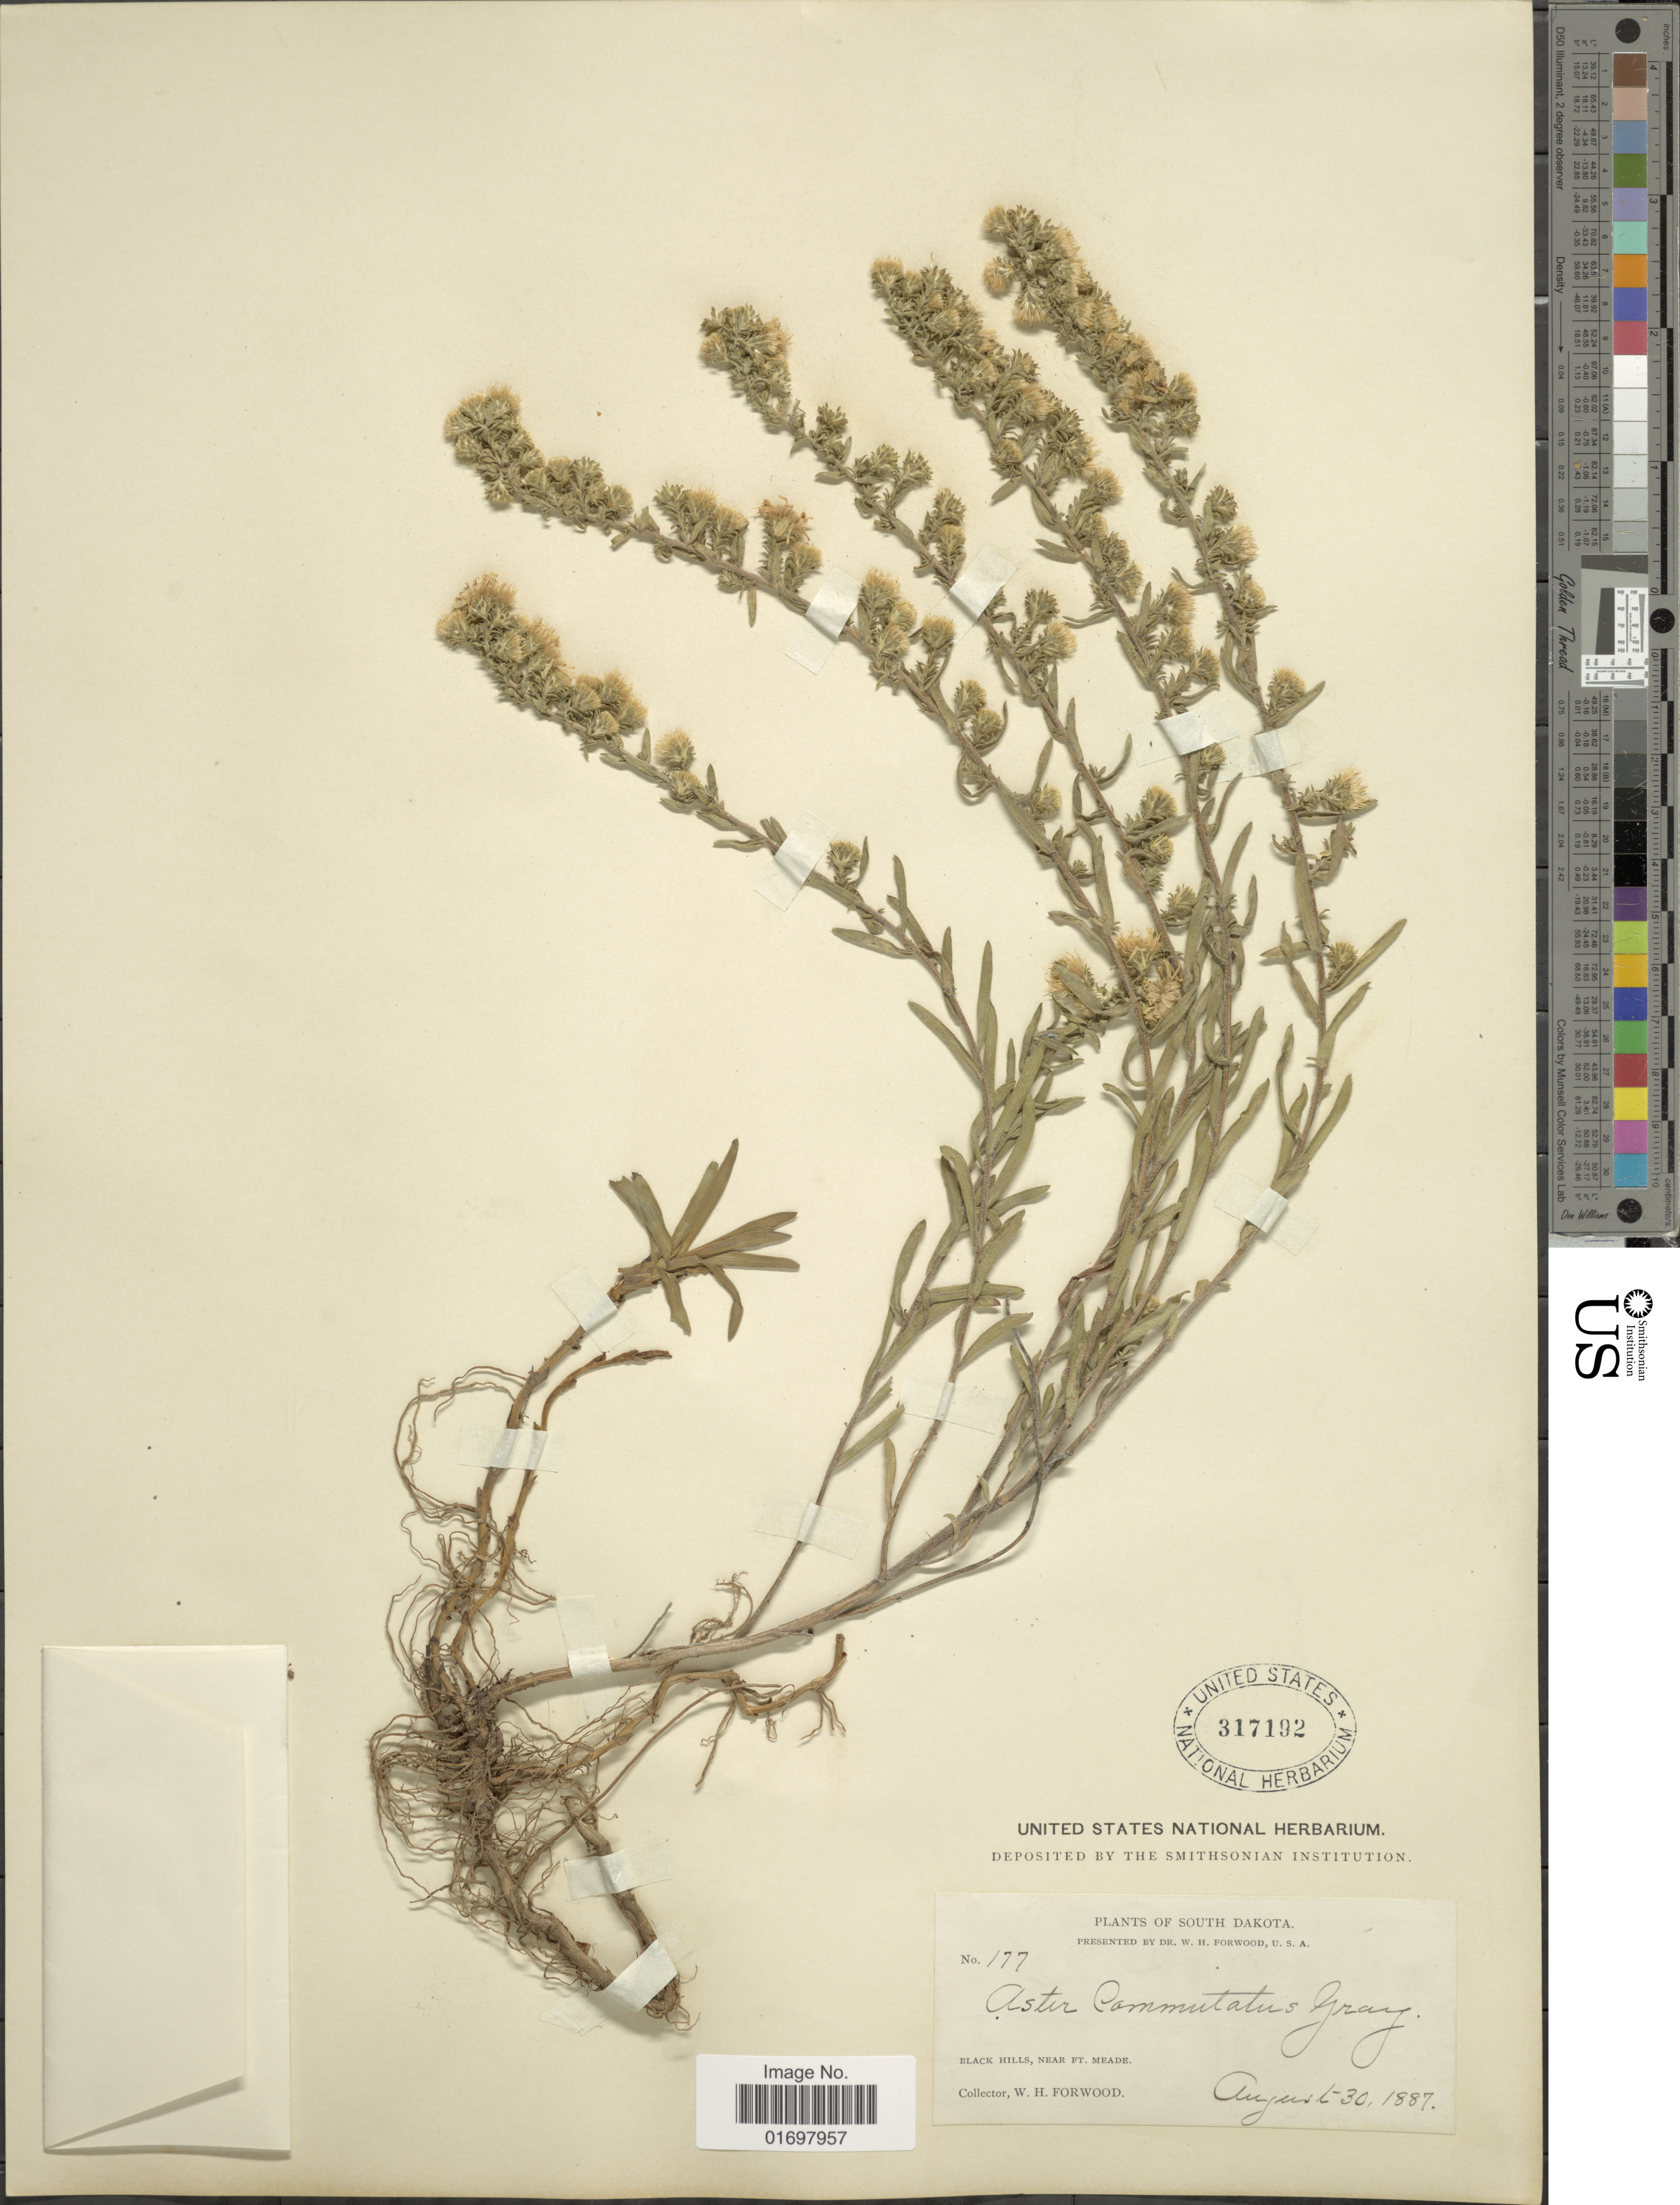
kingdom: Plantae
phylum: Tracheophyta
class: Magnoliopsida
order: Asterales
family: Asteraceae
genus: Symphyotrichum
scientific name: Symphyotrichum falcatum var. commutatum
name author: (Torr. & A. Gray) G.L. Nesom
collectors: W. Forwood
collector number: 177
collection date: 1887-08-30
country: United States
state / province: South Dakota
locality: South Dakota, Black Hills, Near Ft. Meade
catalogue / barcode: US 317192